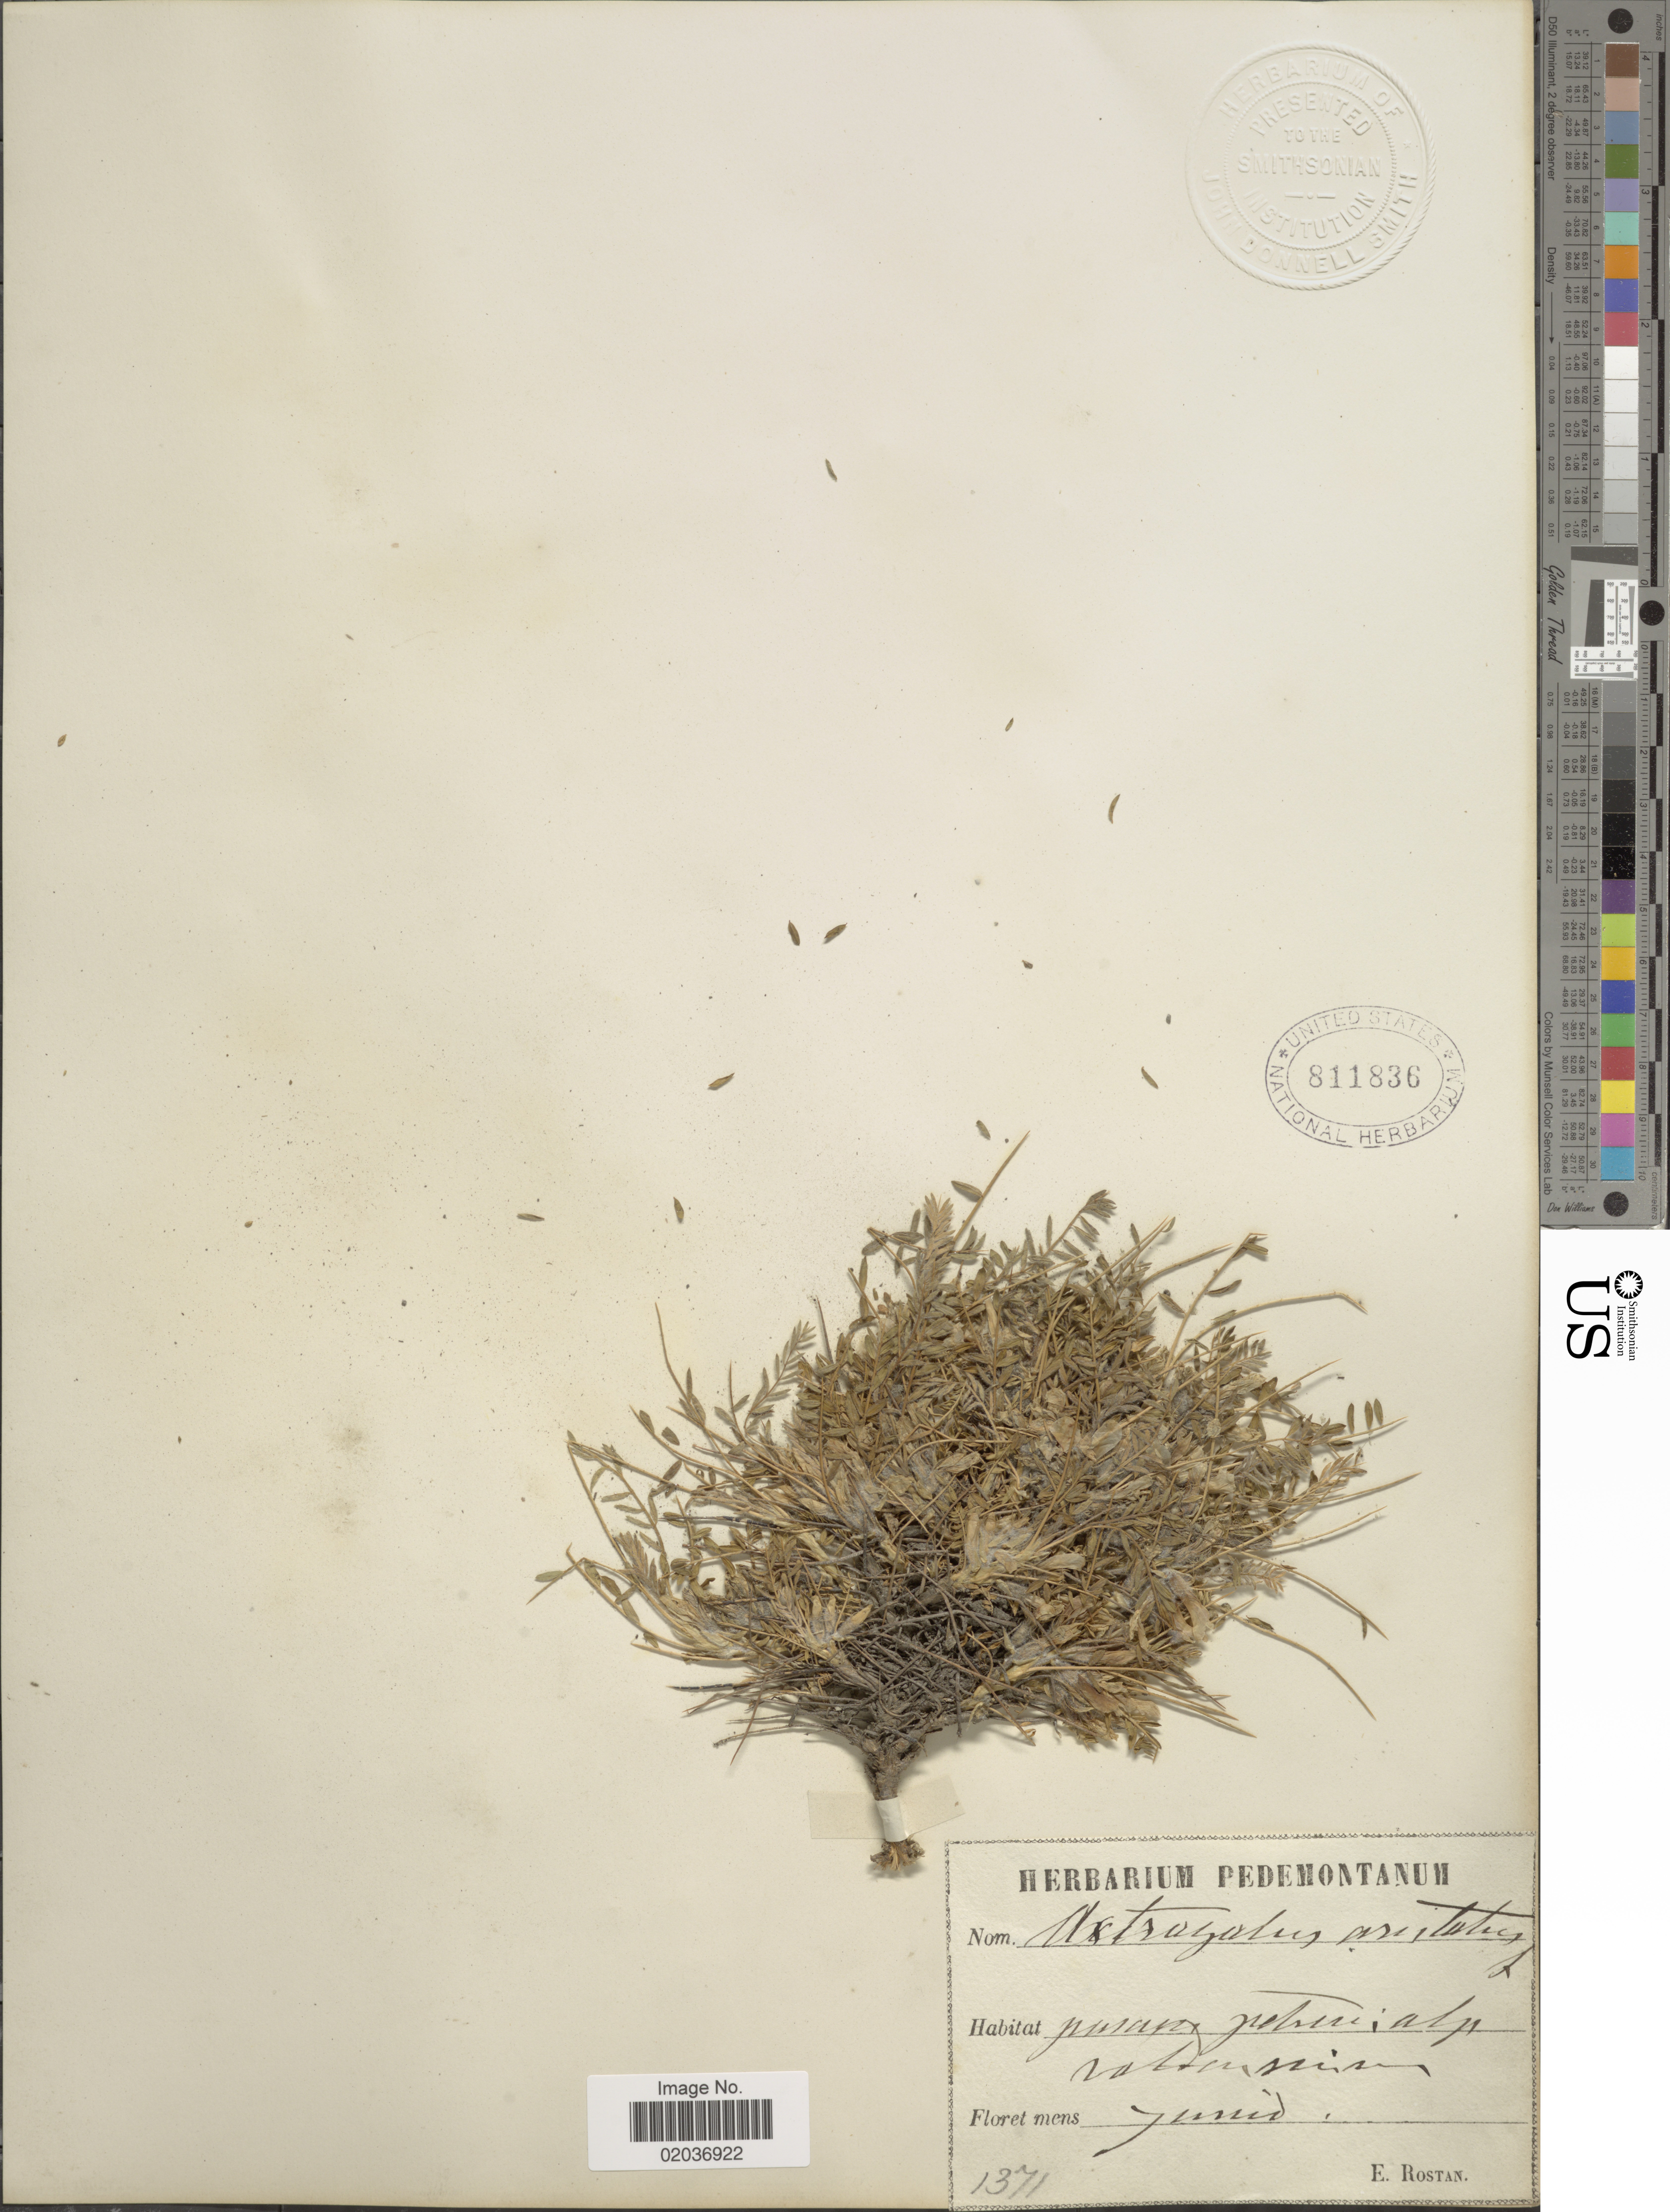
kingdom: Plantae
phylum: Tracheophyta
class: Magnoliopsida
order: Fabales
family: Fabaceae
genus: Astragalus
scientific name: Astragalus aristatus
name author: L'Hér.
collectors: E. Rostan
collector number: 1371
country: Switzerland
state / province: Vaud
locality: Alps Vaudoises.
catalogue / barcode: US 811836